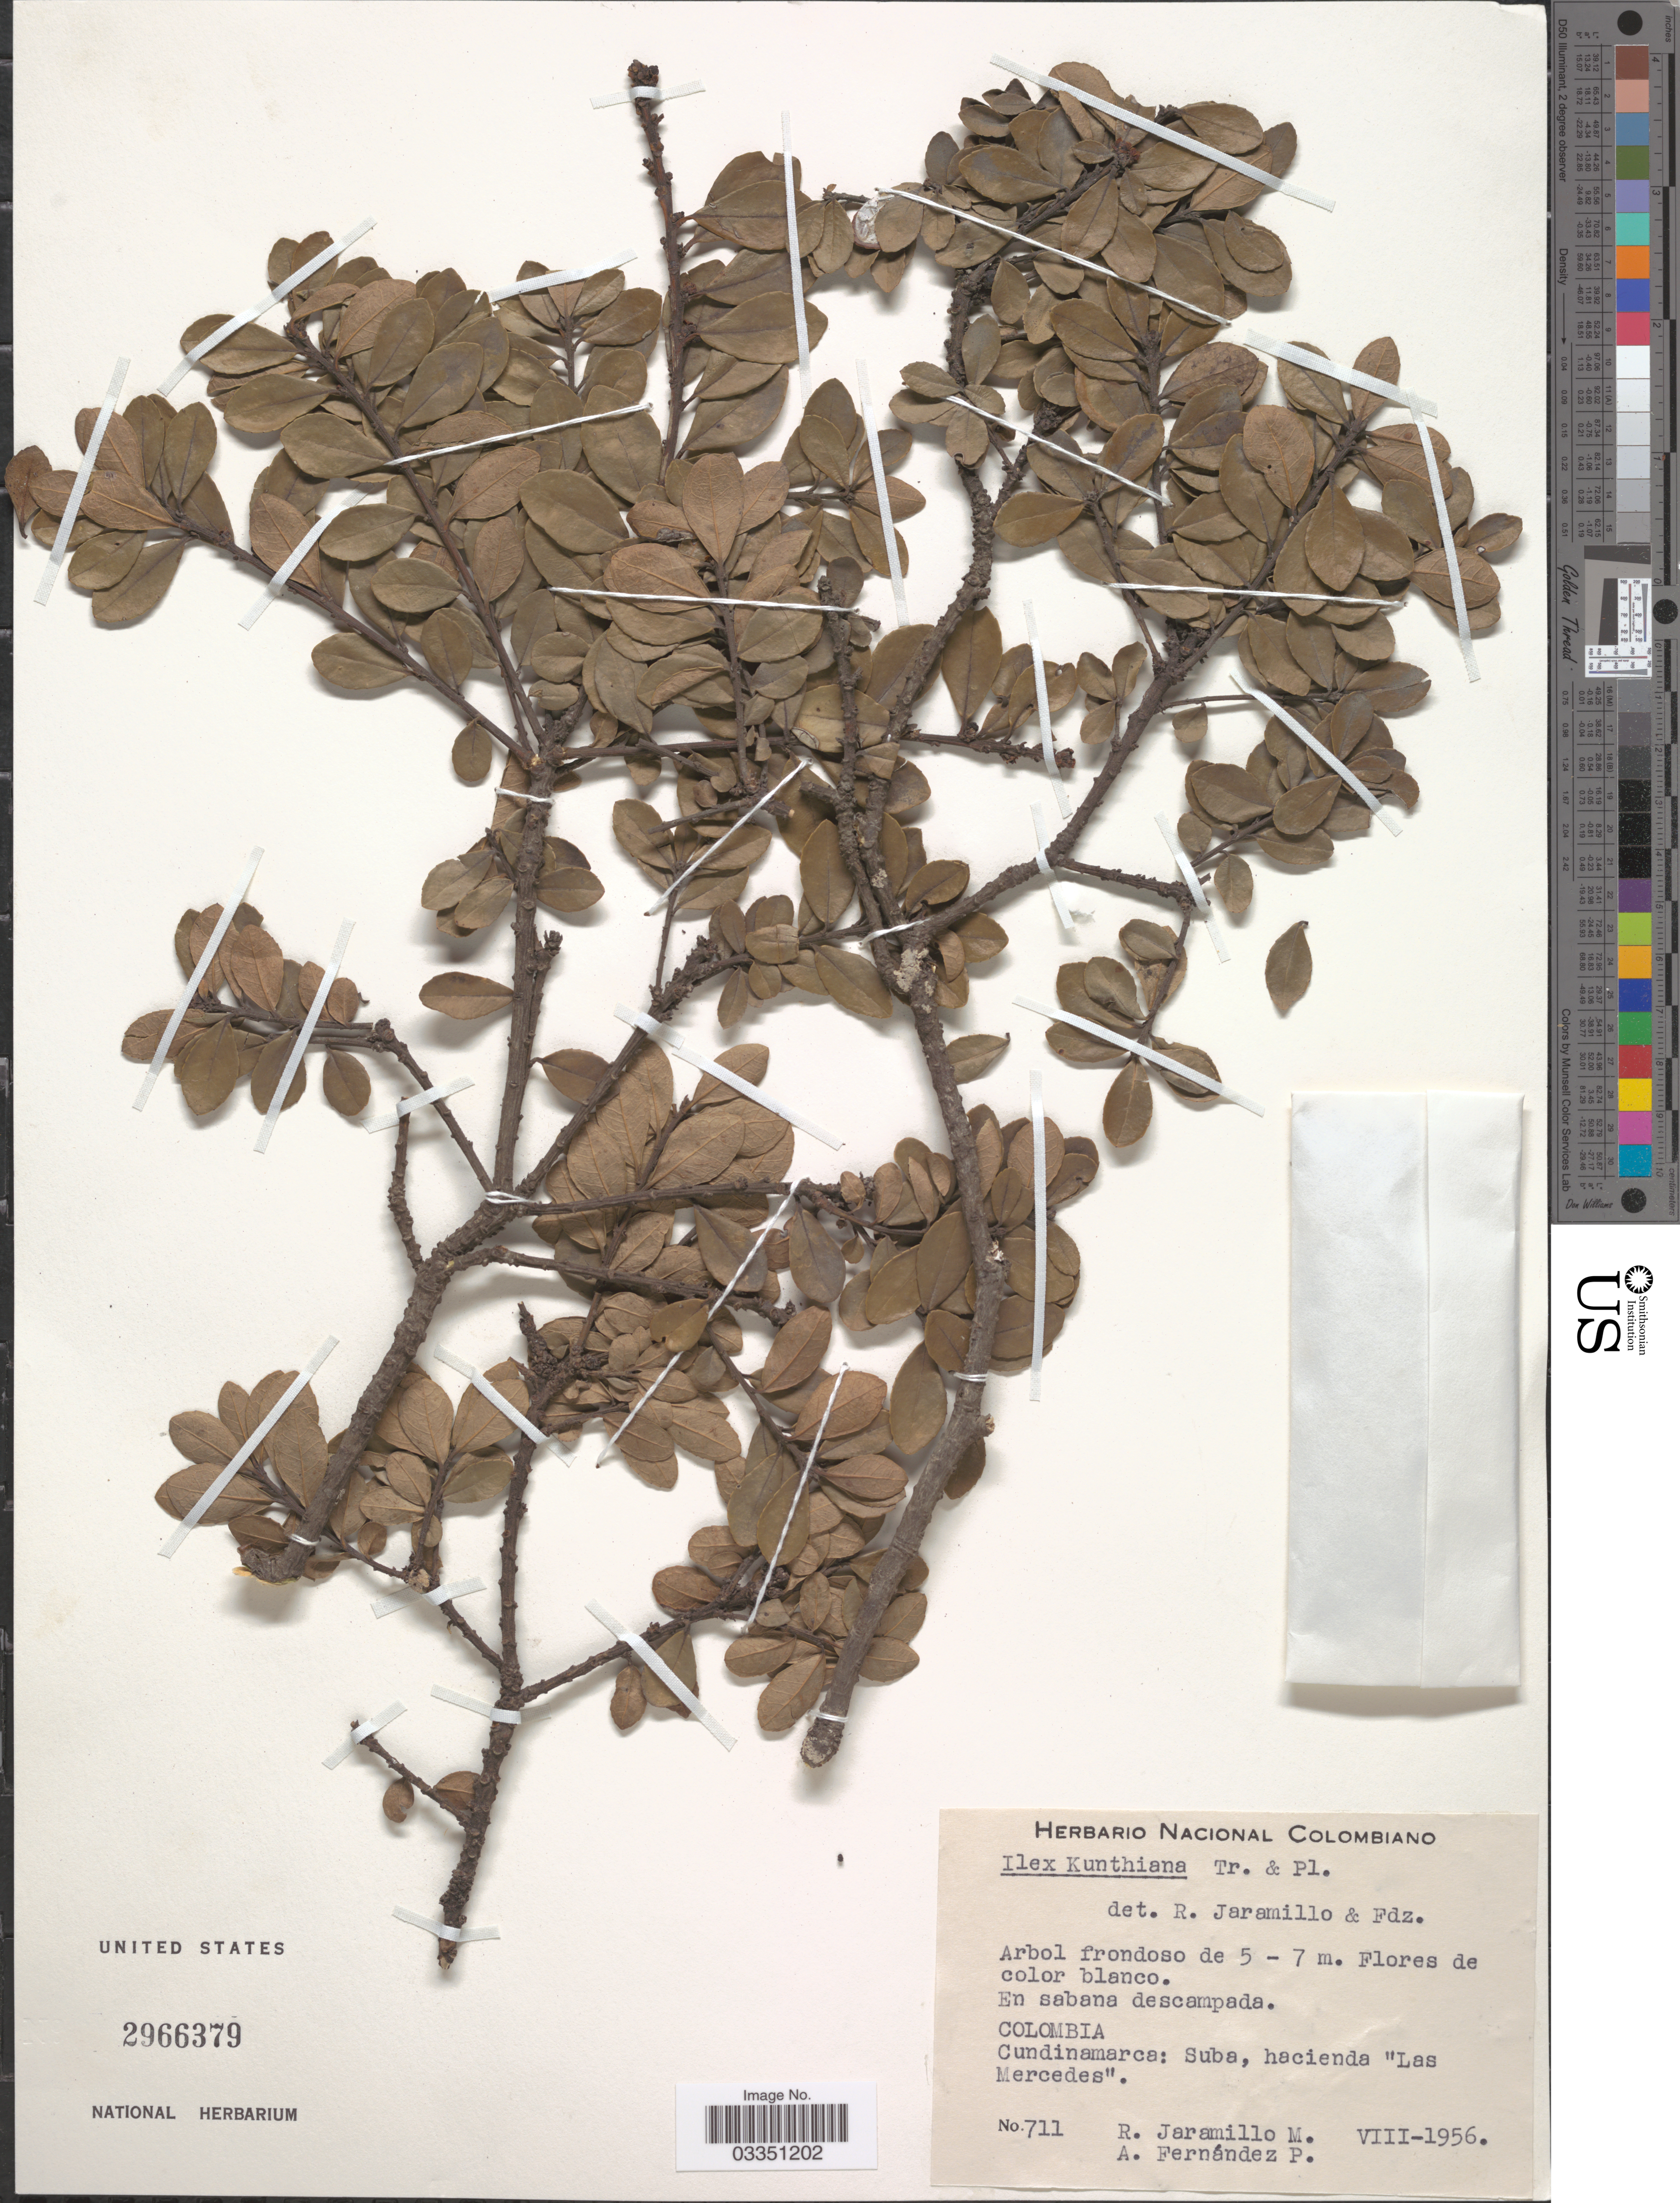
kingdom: Plantae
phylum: Tracheophyta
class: Magnoliopsida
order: Aquifoliales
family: Aquifoliaceae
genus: Ilex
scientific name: Ilex kunthiana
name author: Triana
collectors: R. Jaramillo M. & A. Fernández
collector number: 711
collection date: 1956-08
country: Colombia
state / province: Cundinamarca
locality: Suba, hacienda "Las Mercedes".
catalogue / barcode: US 2966379